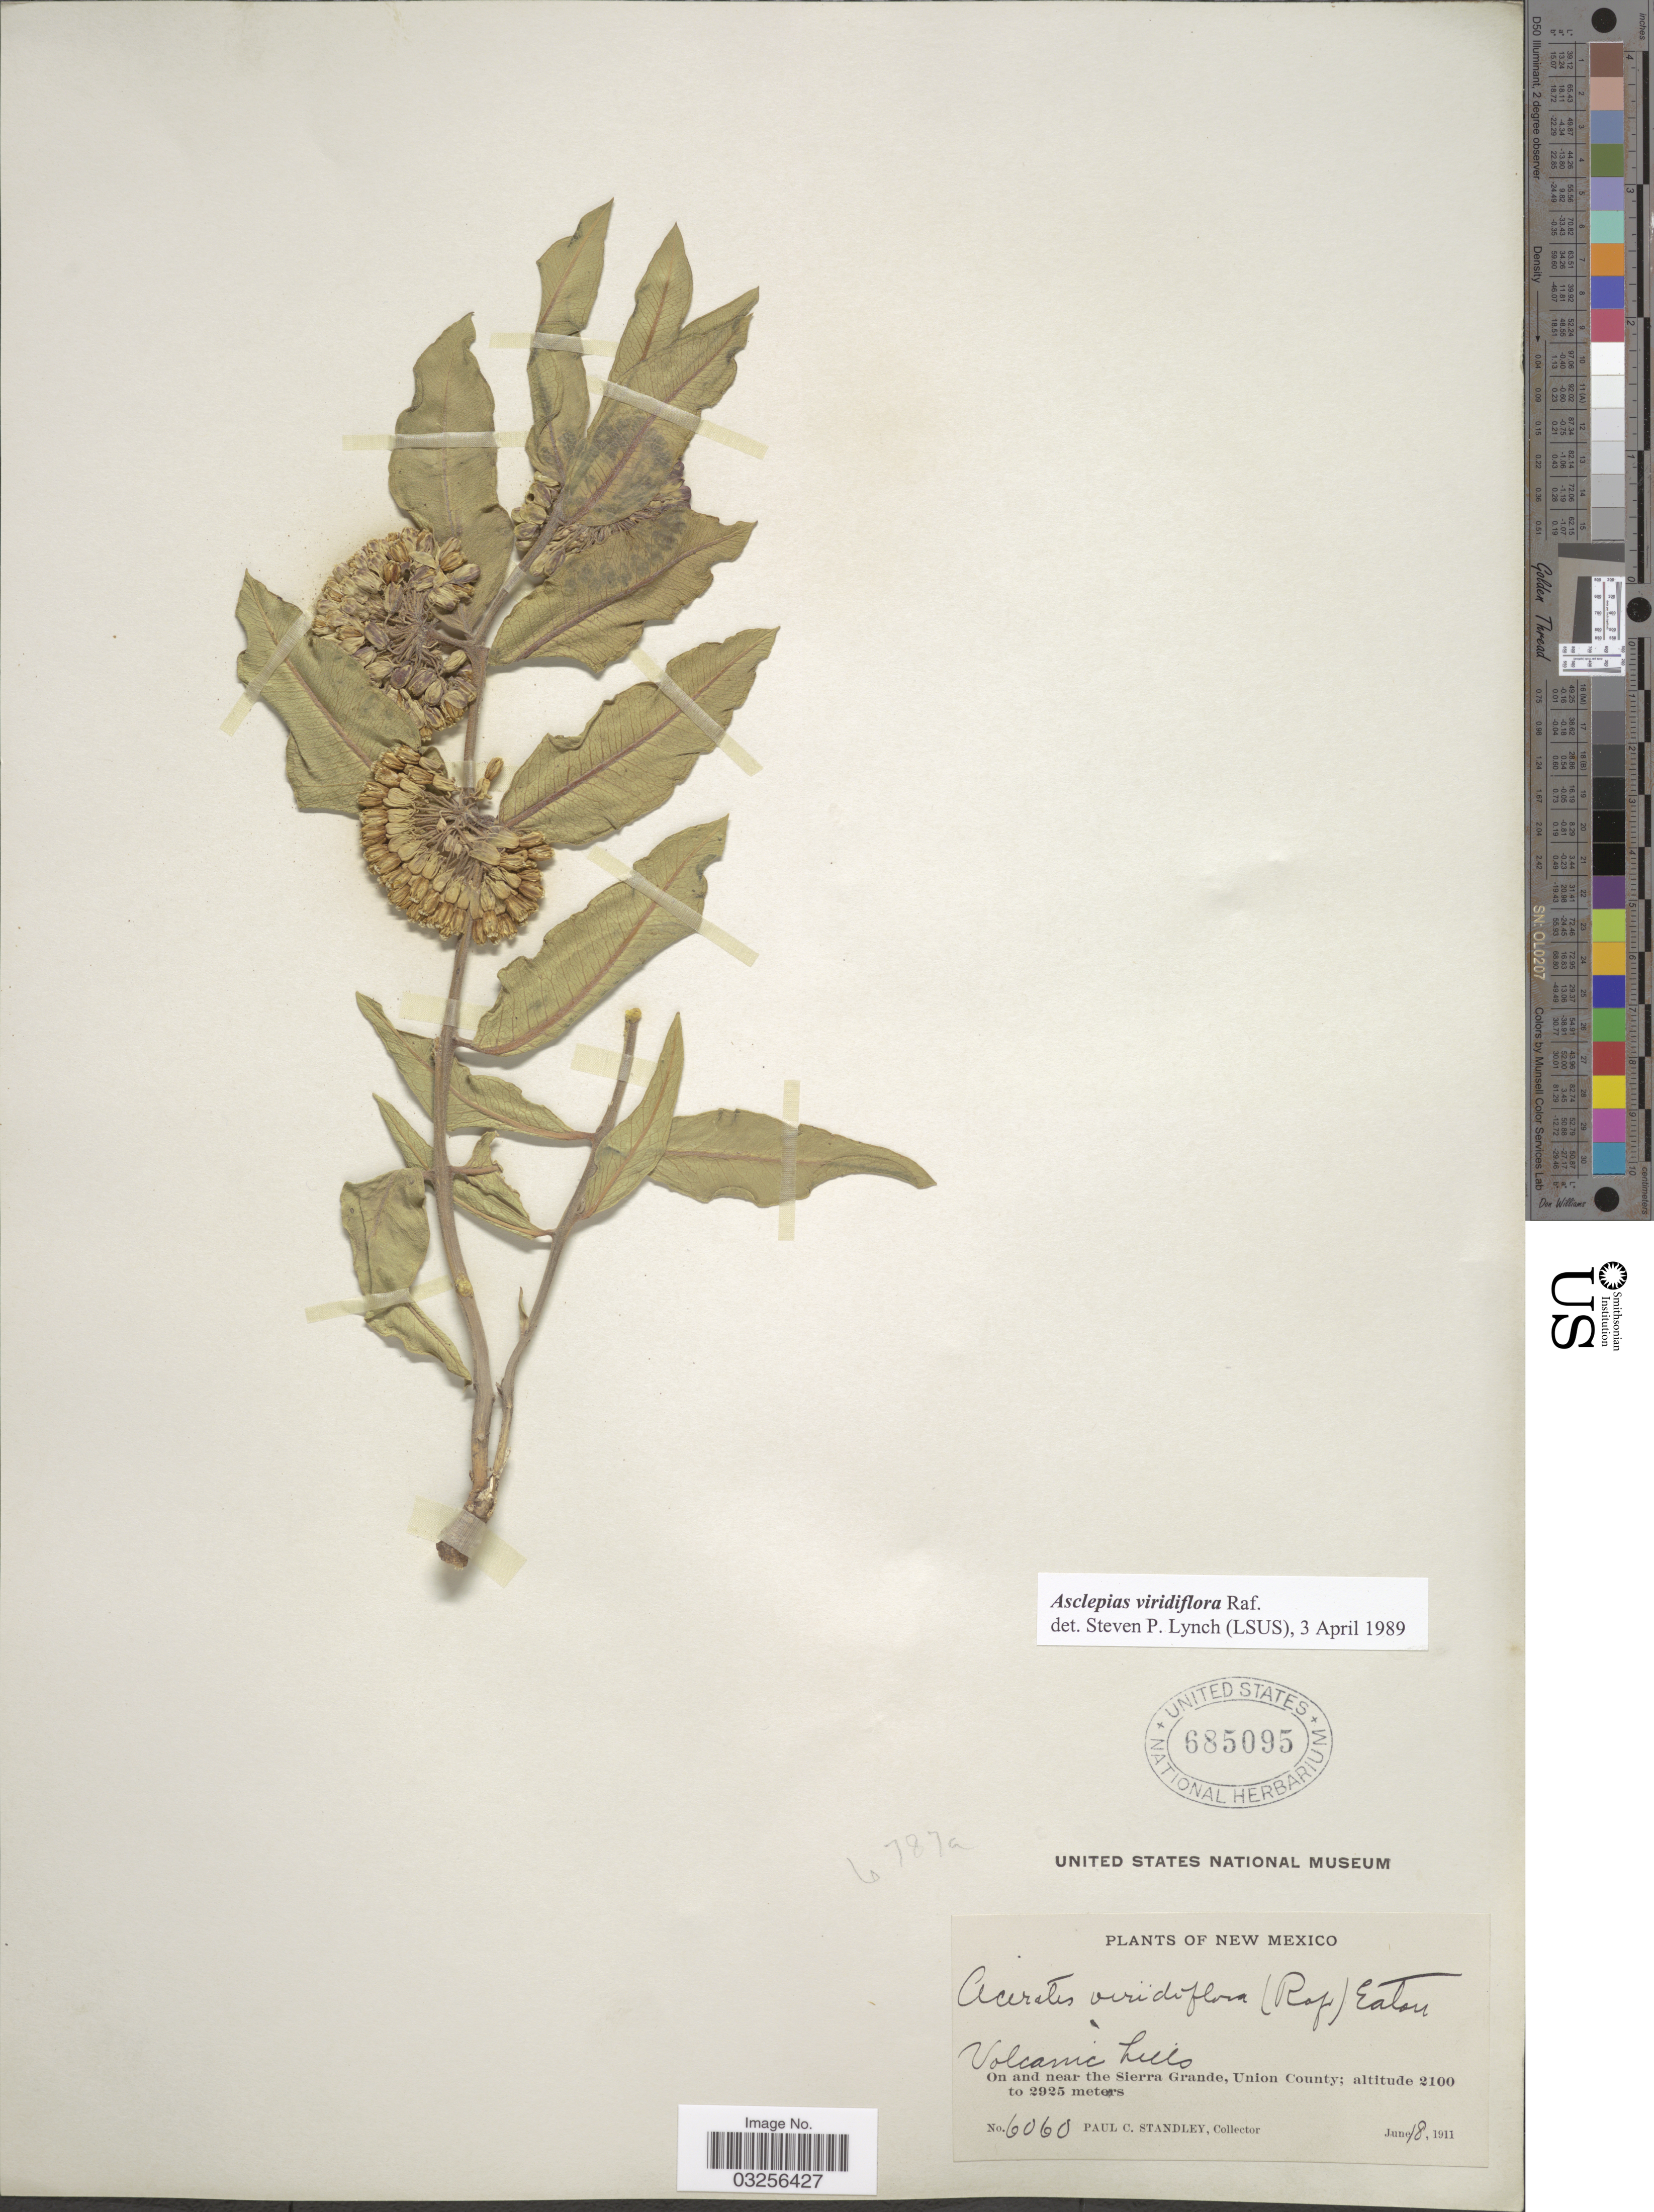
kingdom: Plantae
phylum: Tracheophyta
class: Magnoliopsida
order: Gentianales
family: Apocynaceae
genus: Asclepias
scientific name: Asclepias viridiflora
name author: Raf.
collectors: P. C. Standley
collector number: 6060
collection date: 1911-06-18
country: United States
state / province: New Mexico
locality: Volcanic hills. On and near the Sierra Grande, Union County.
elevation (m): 2100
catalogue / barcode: US 685095